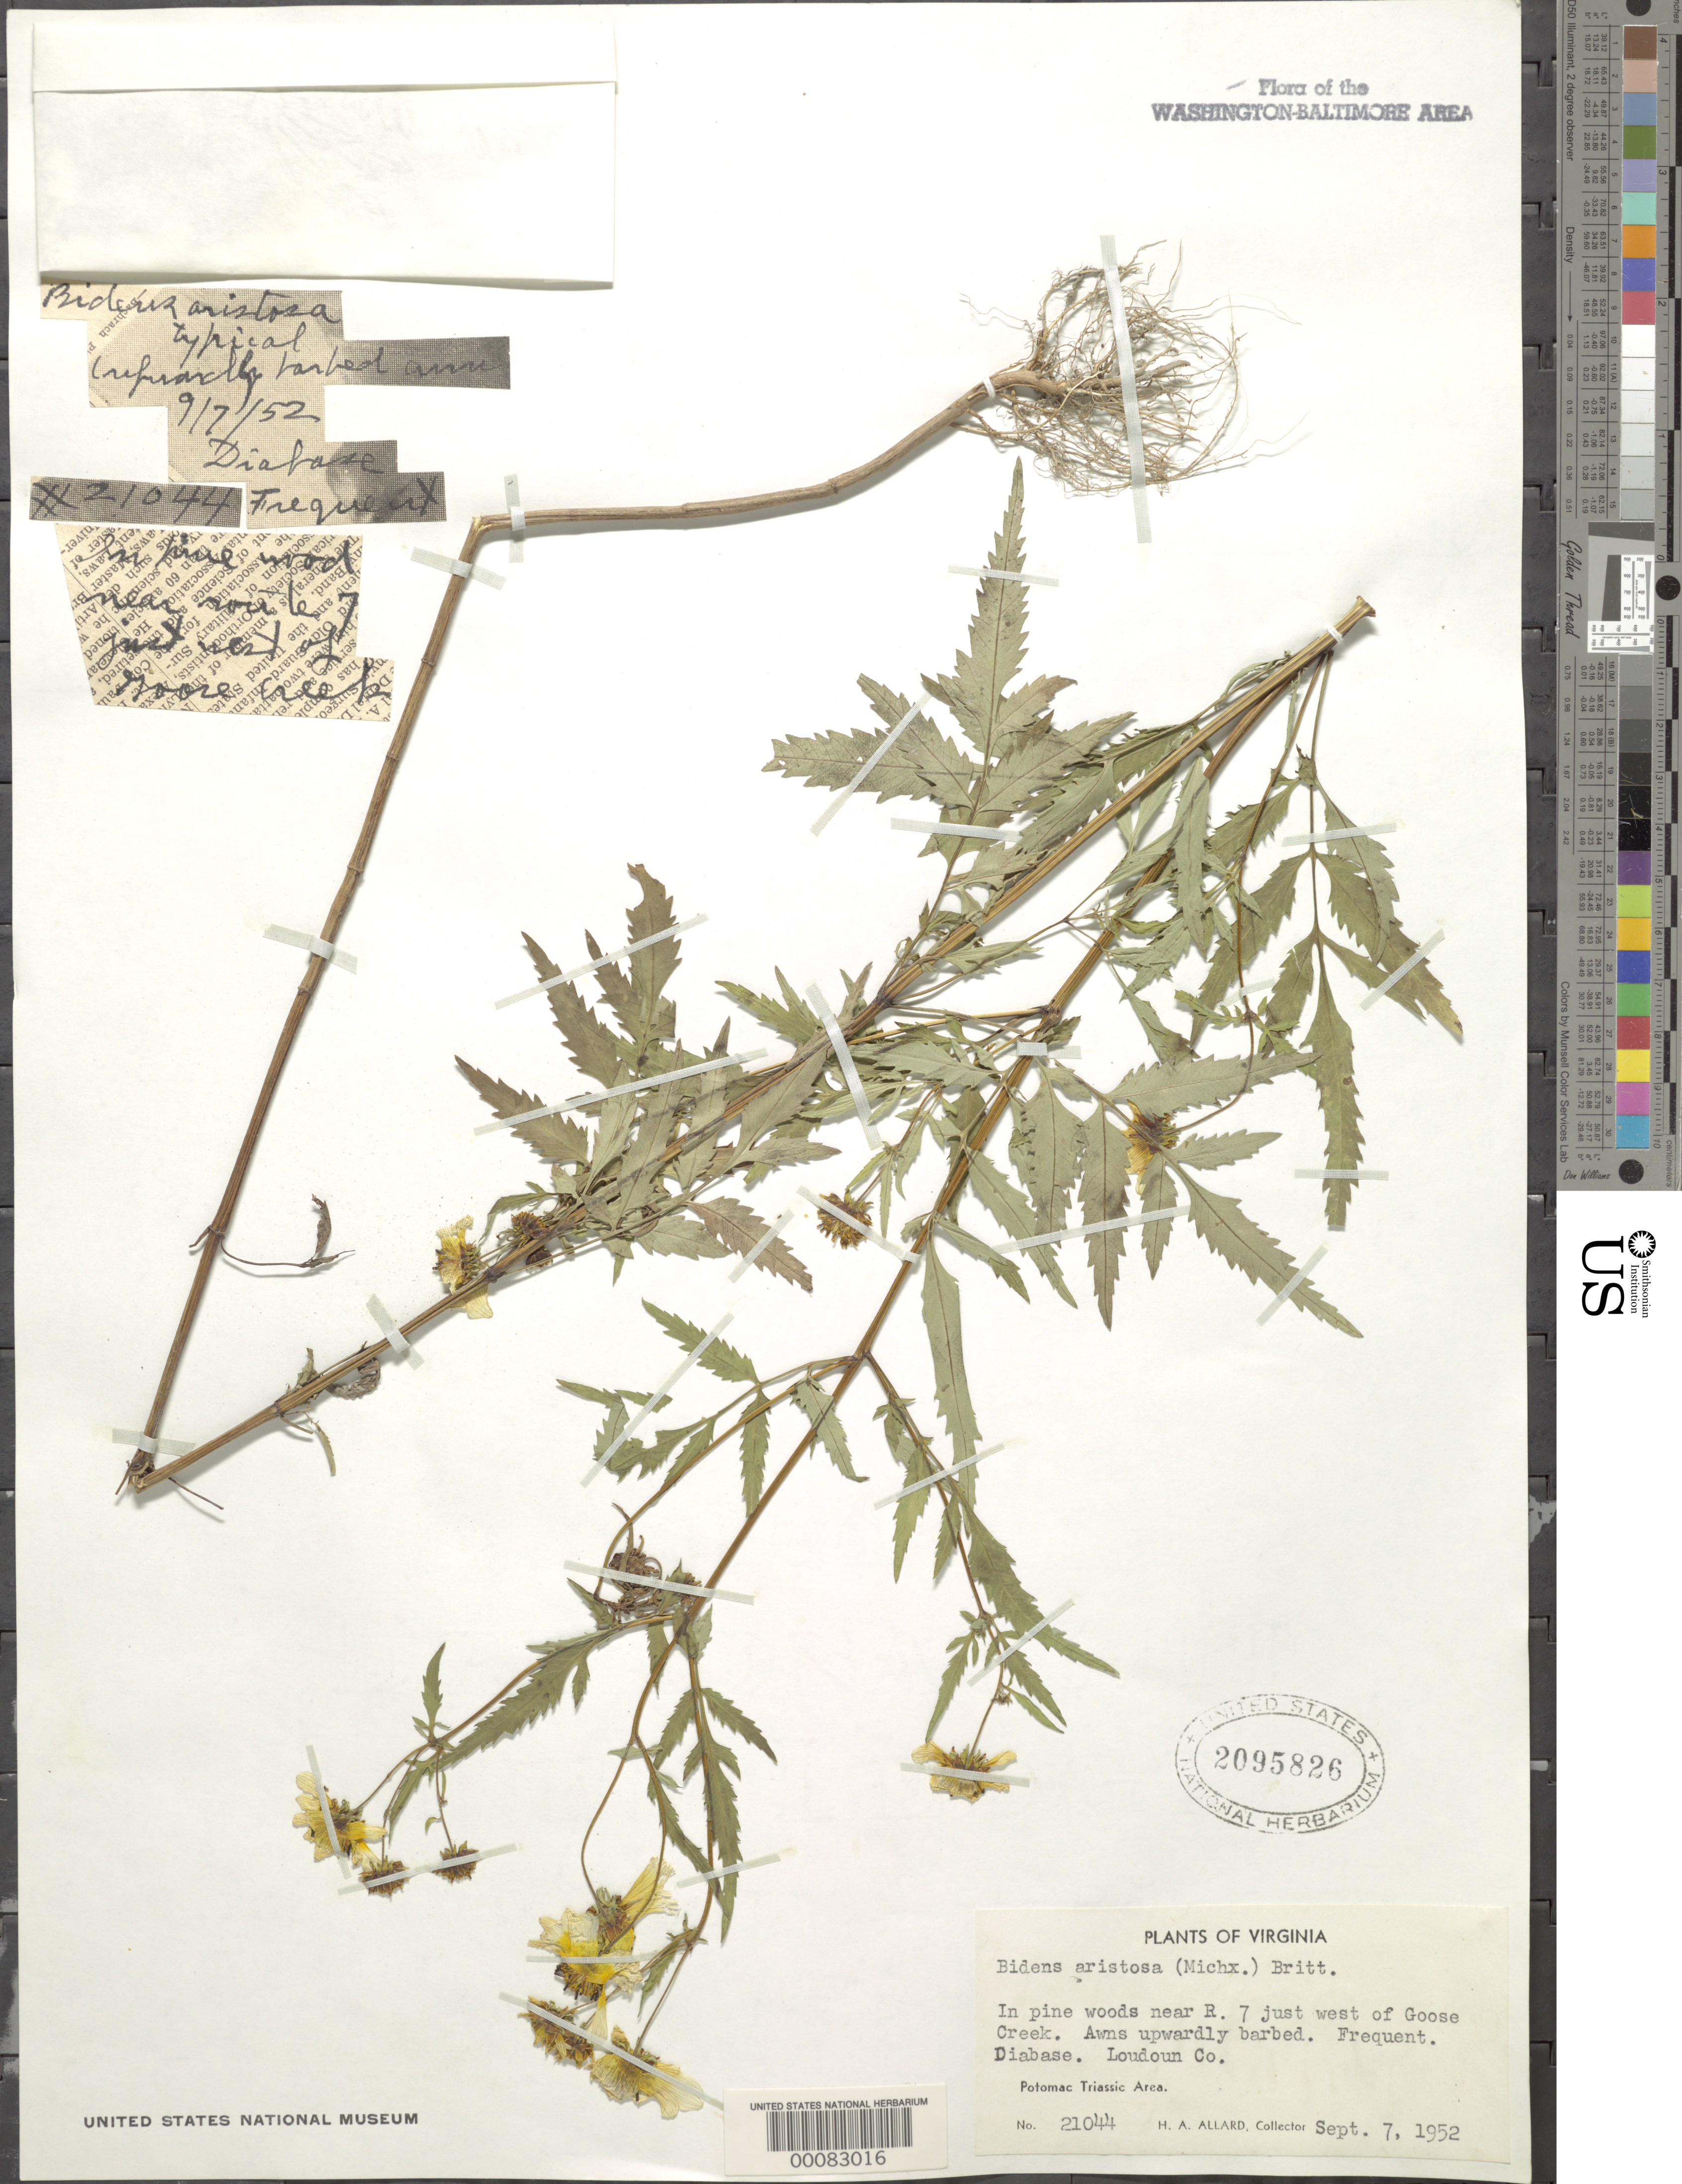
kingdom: Plantae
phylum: Tracheophyta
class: Magnoliopsida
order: Asterales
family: Asteraceae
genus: Bidens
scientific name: Bidens aristosa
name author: (Michx.) Britton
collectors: H. A. Allard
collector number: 21044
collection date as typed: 07 Sep 1952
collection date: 1952-09-07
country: United States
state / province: Virginia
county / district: Loudoun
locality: Near Rt. 7 west of Goose Creek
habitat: Pine woods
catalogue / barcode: US 2095826